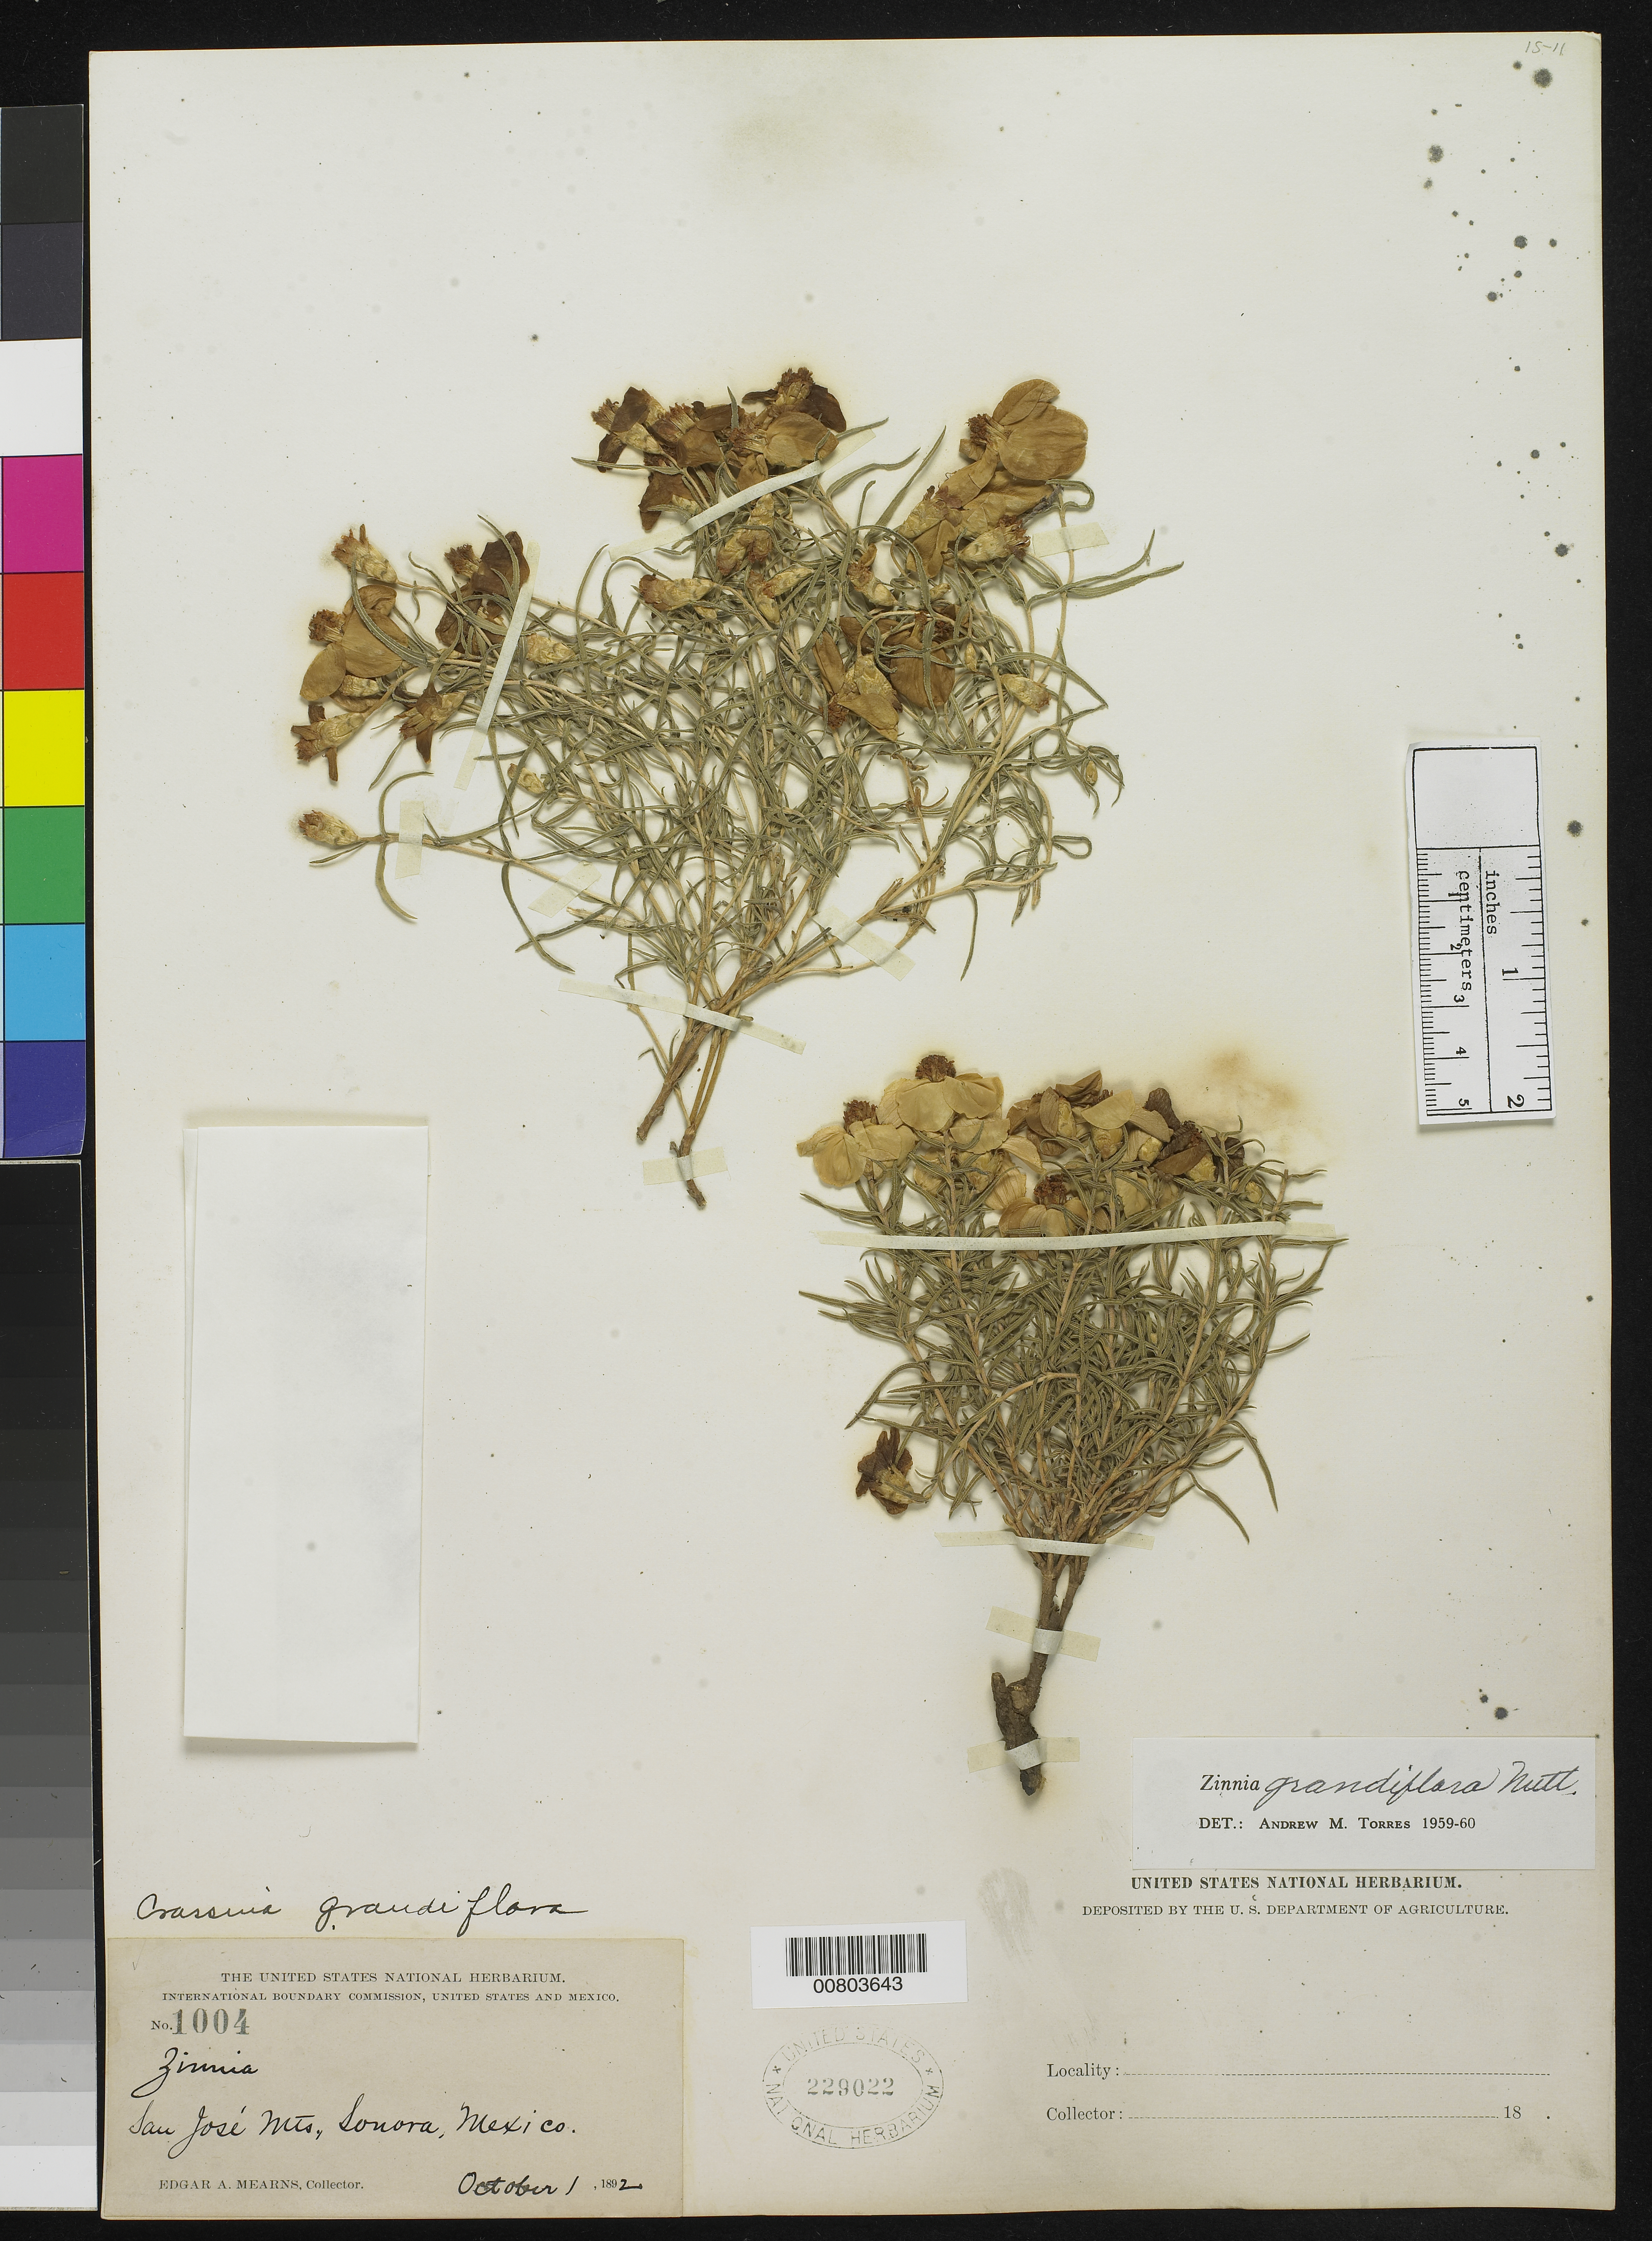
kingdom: Plantae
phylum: Tracheophyta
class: Magnoliopsida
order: Asterales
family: Asteraceae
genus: Zinnia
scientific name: Zinnia grandiflora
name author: Nutt.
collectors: E. A. Mearns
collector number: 1004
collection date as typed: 01 Oct 1892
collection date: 1892-10-01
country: Mexico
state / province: Sonora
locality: San José Mts., Sonora, Mexico.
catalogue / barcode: US 229022